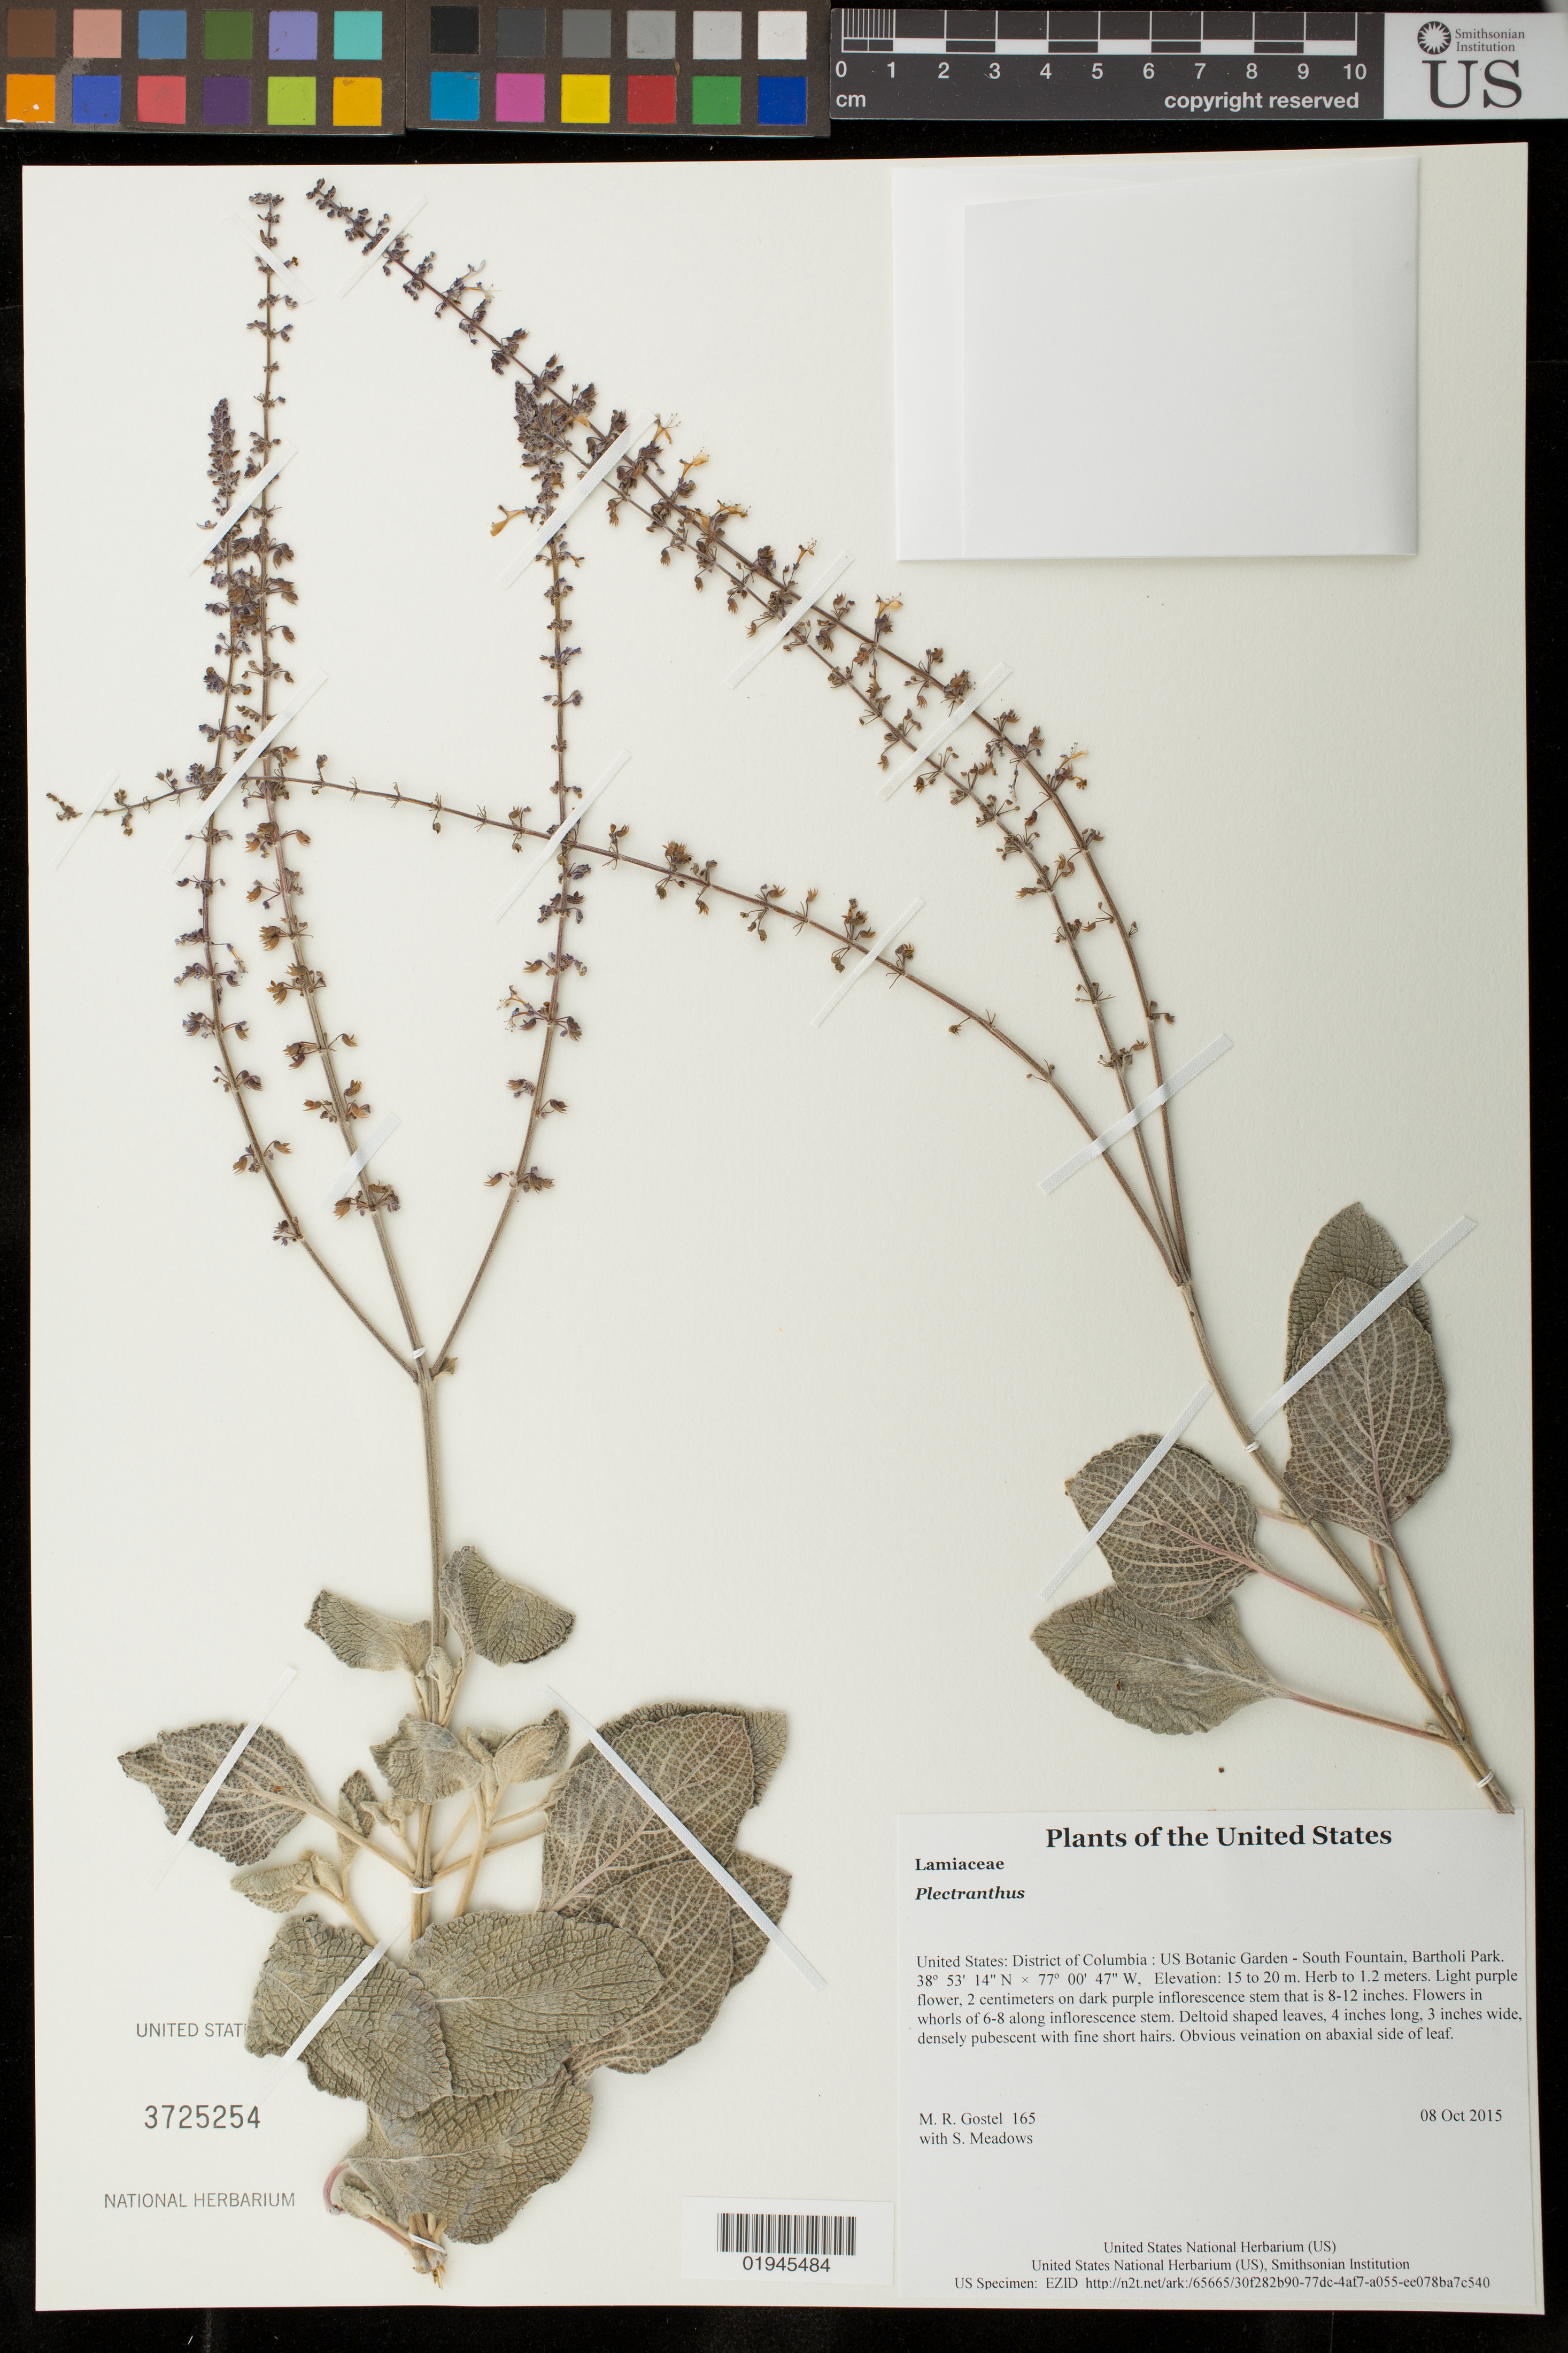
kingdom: Plantae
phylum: Tracheophyta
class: Magnoliopsida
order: Lamiales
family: Lamiaceae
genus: Plectranthus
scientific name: Plectranthus sp.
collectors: M. R. Gostel & S. Meadows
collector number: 165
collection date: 2015-10-08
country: United States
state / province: District of Columbia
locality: US Botanic Garden - South Fountain, Bartholi Park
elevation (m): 15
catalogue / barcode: US 3725254